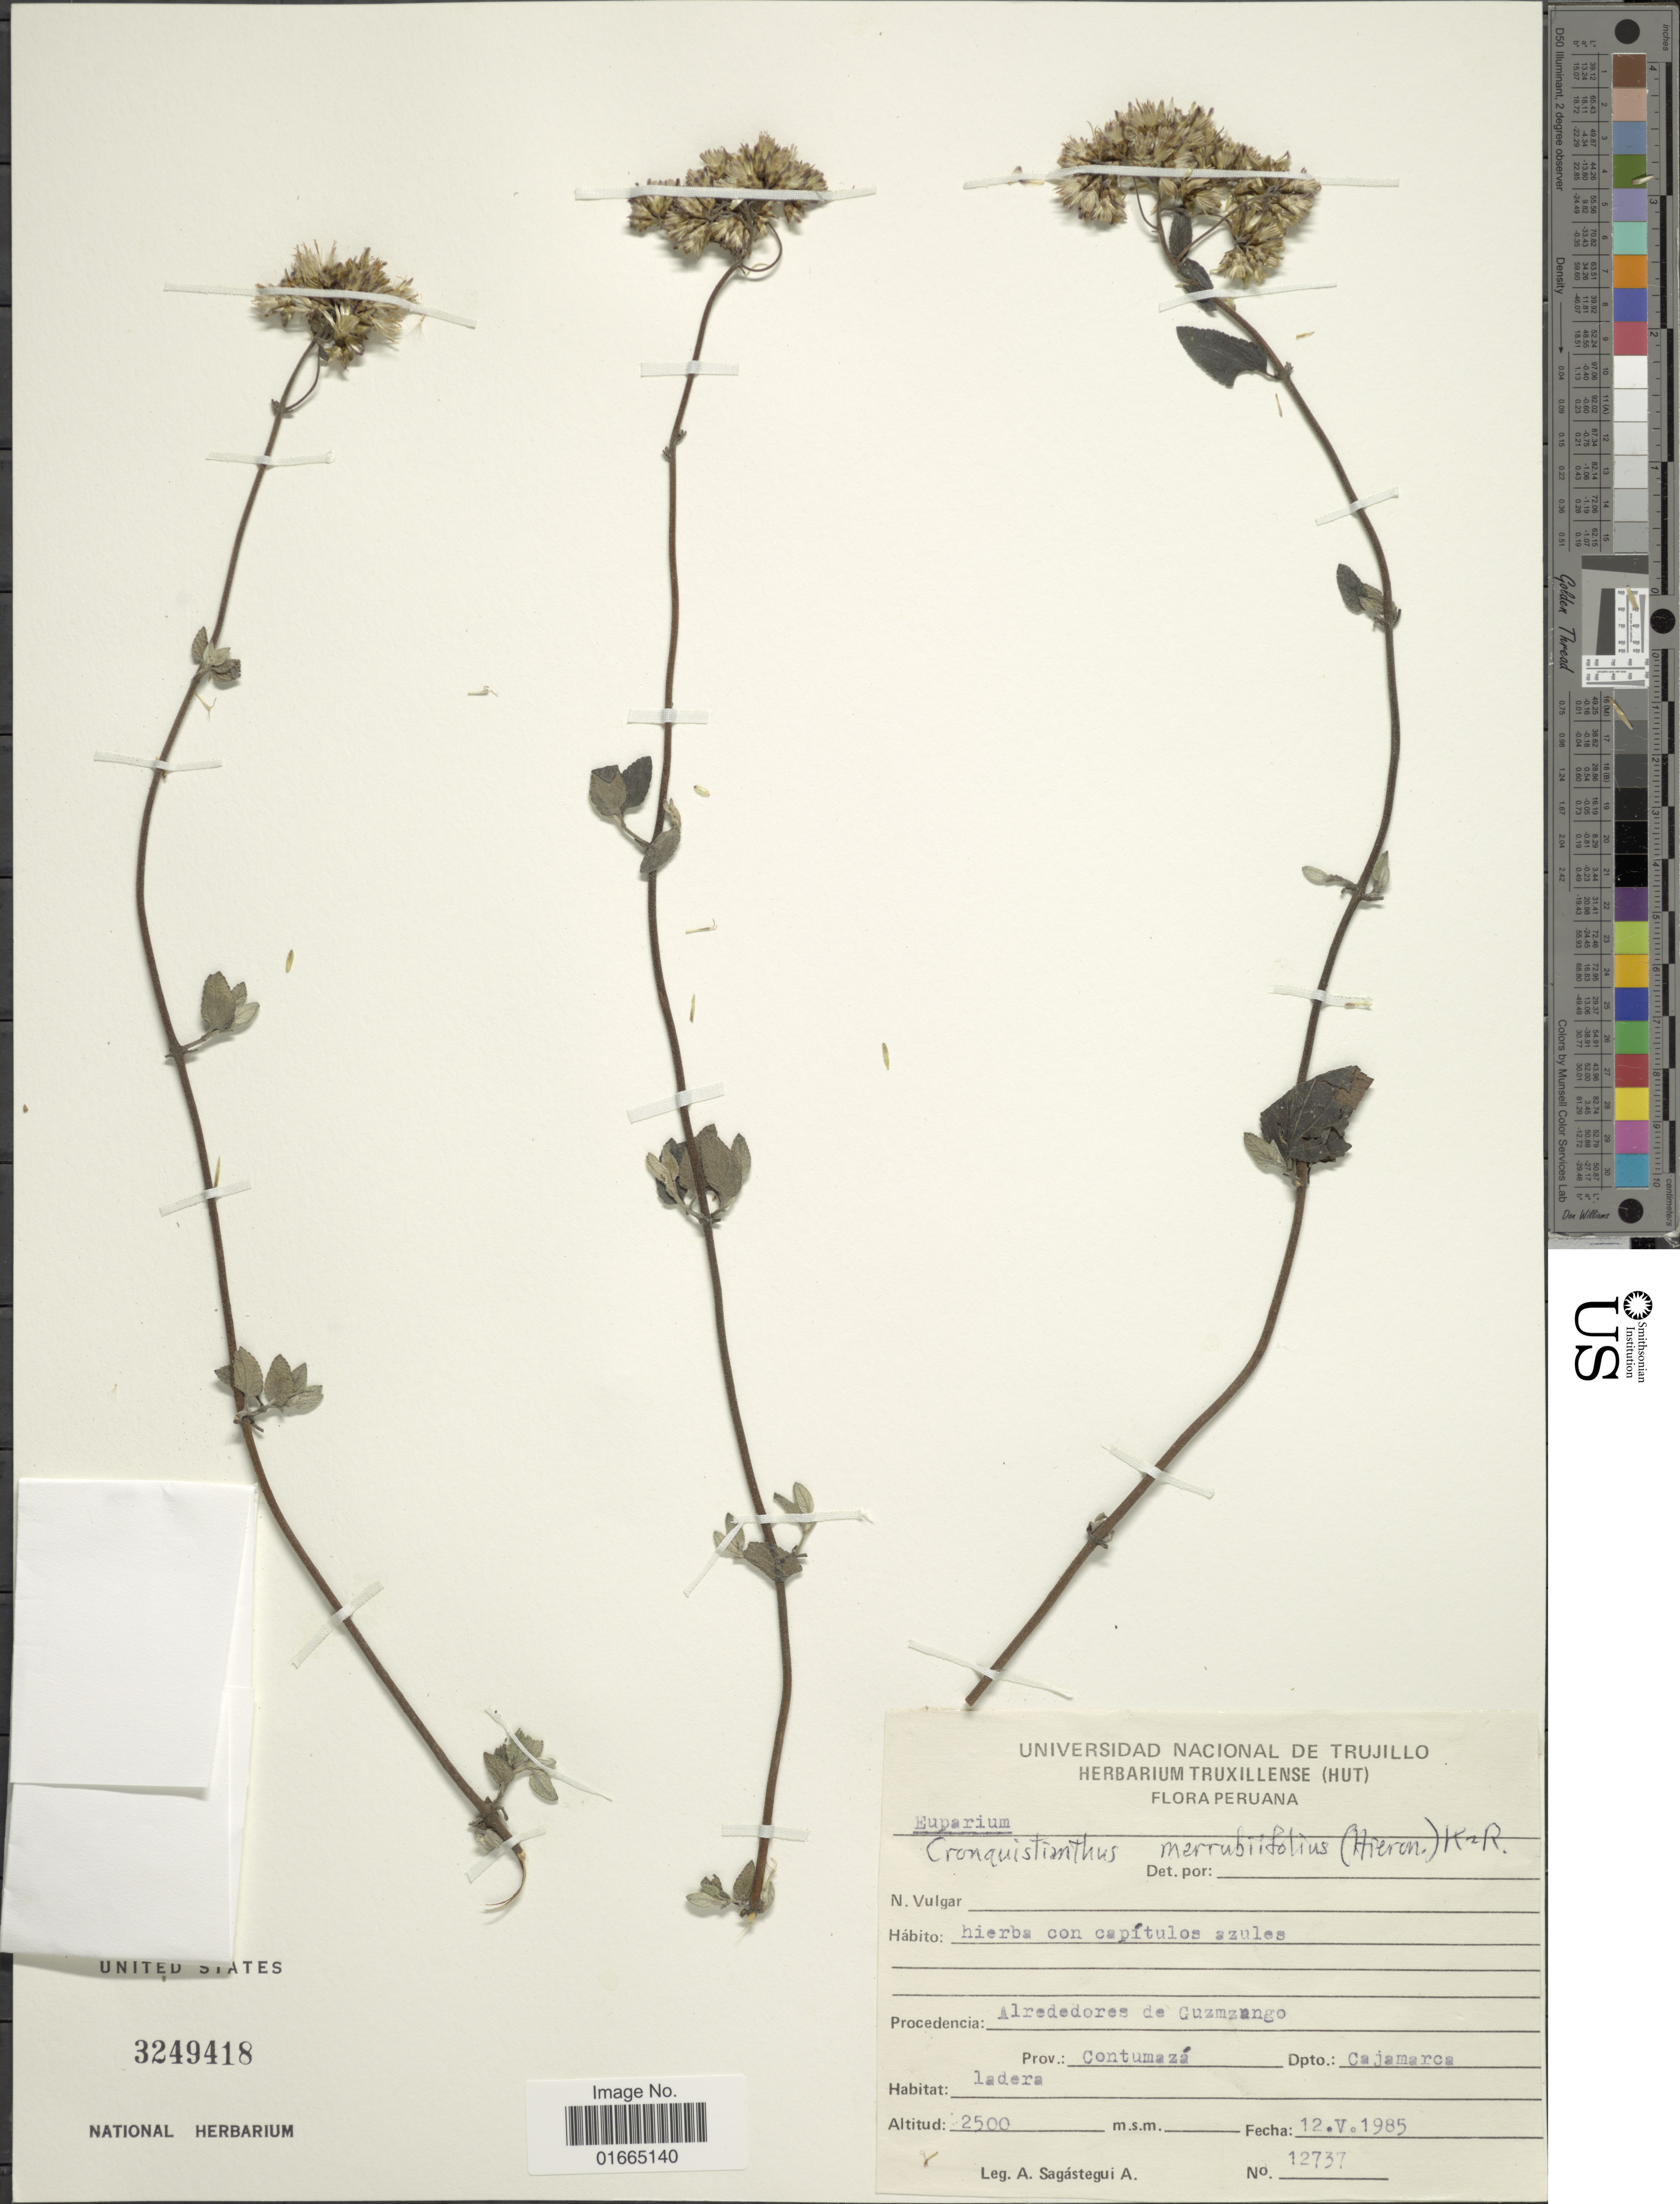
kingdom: Plantae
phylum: Tracheophyta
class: Magnoliopsida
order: Asterales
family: Asteraceae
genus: Cronquistianthus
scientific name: Cronquistianthus marrubiifolius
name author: (Hieron.) R.M. King & H. Rob.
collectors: A. Sagástegui A.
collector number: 12737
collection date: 1985-05-12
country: Peru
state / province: Cajamarca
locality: Alrededores de Cuzmzango. Prov.: Contumazá. Dpto.: Cajamarca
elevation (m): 2500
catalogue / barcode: US 3249418